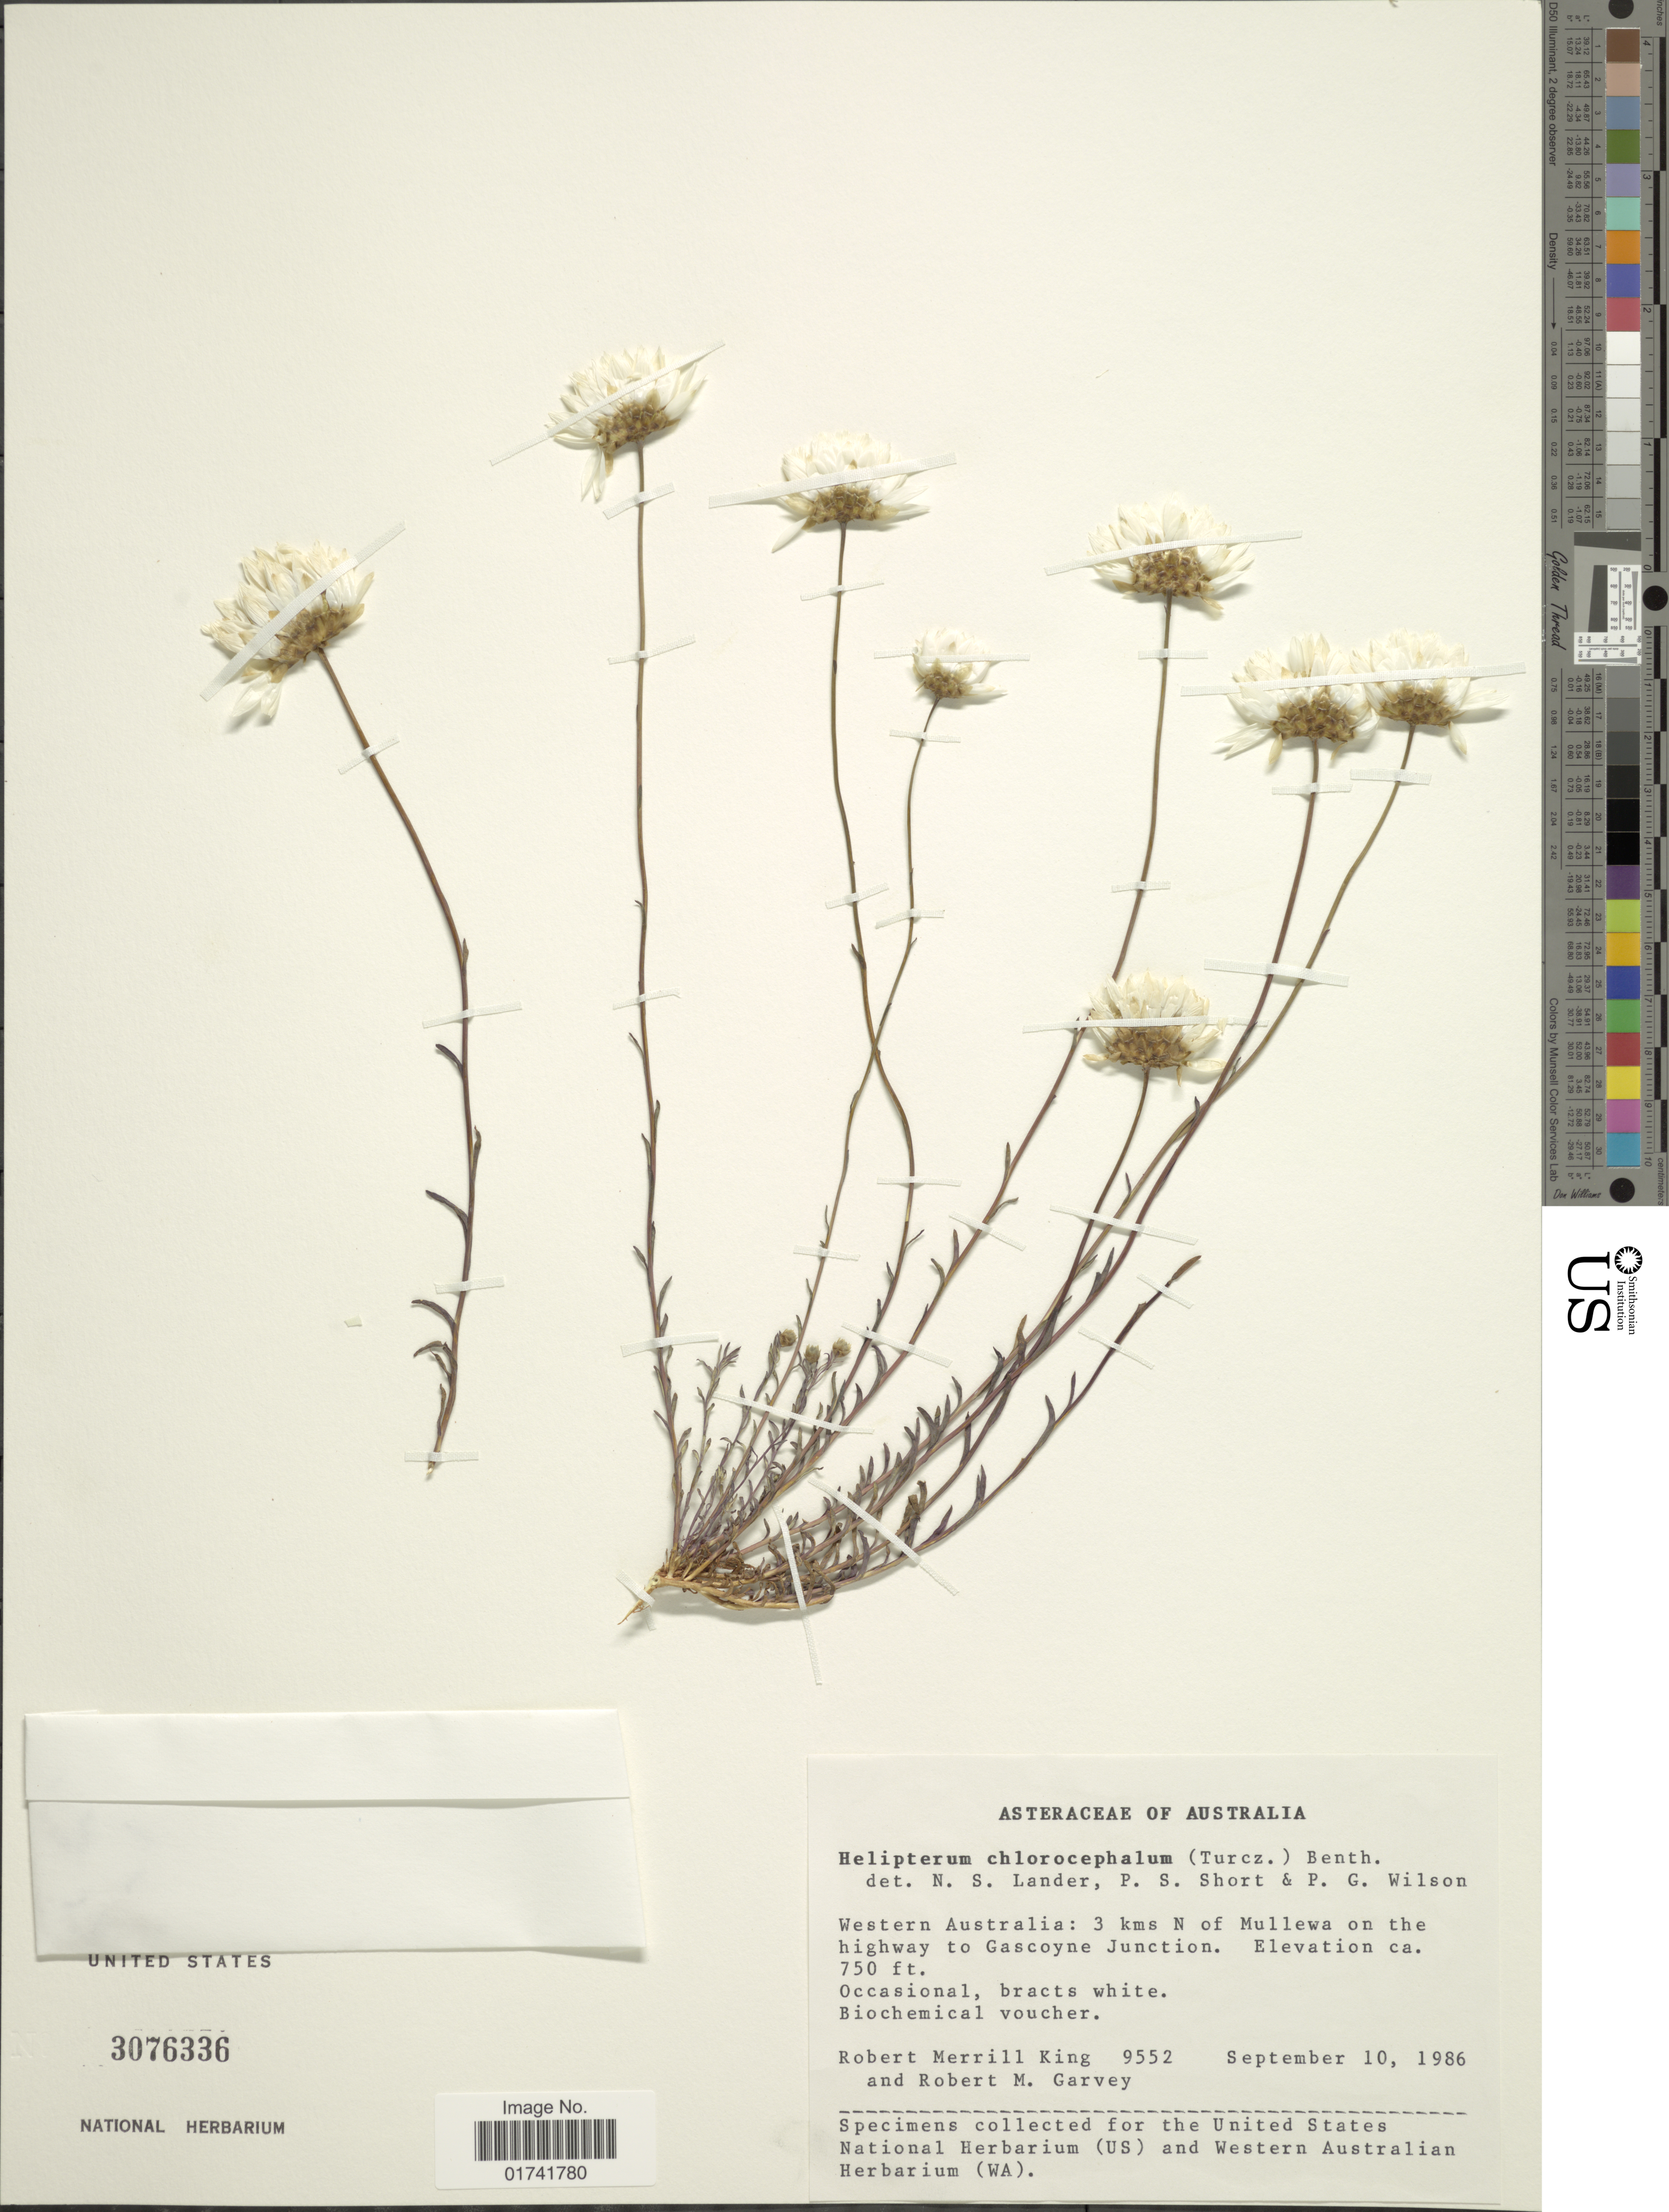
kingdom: Plantae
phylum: Tracheophyta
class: Magnoliopsida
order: Asterales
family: Asteraceae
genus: Rhodanthe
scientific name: Rhodanthe chlorocephala subsp. chlorocephala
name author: (Turcz.) Paul G. Wilson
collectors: R. M. King & R. Garvey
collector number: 9552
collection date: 1986-09-10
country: Australia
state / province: Western Australia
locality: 3 kms N of Mullewa on the highway to Gascoyne Junction.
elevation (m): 229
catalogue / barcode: US 3076336